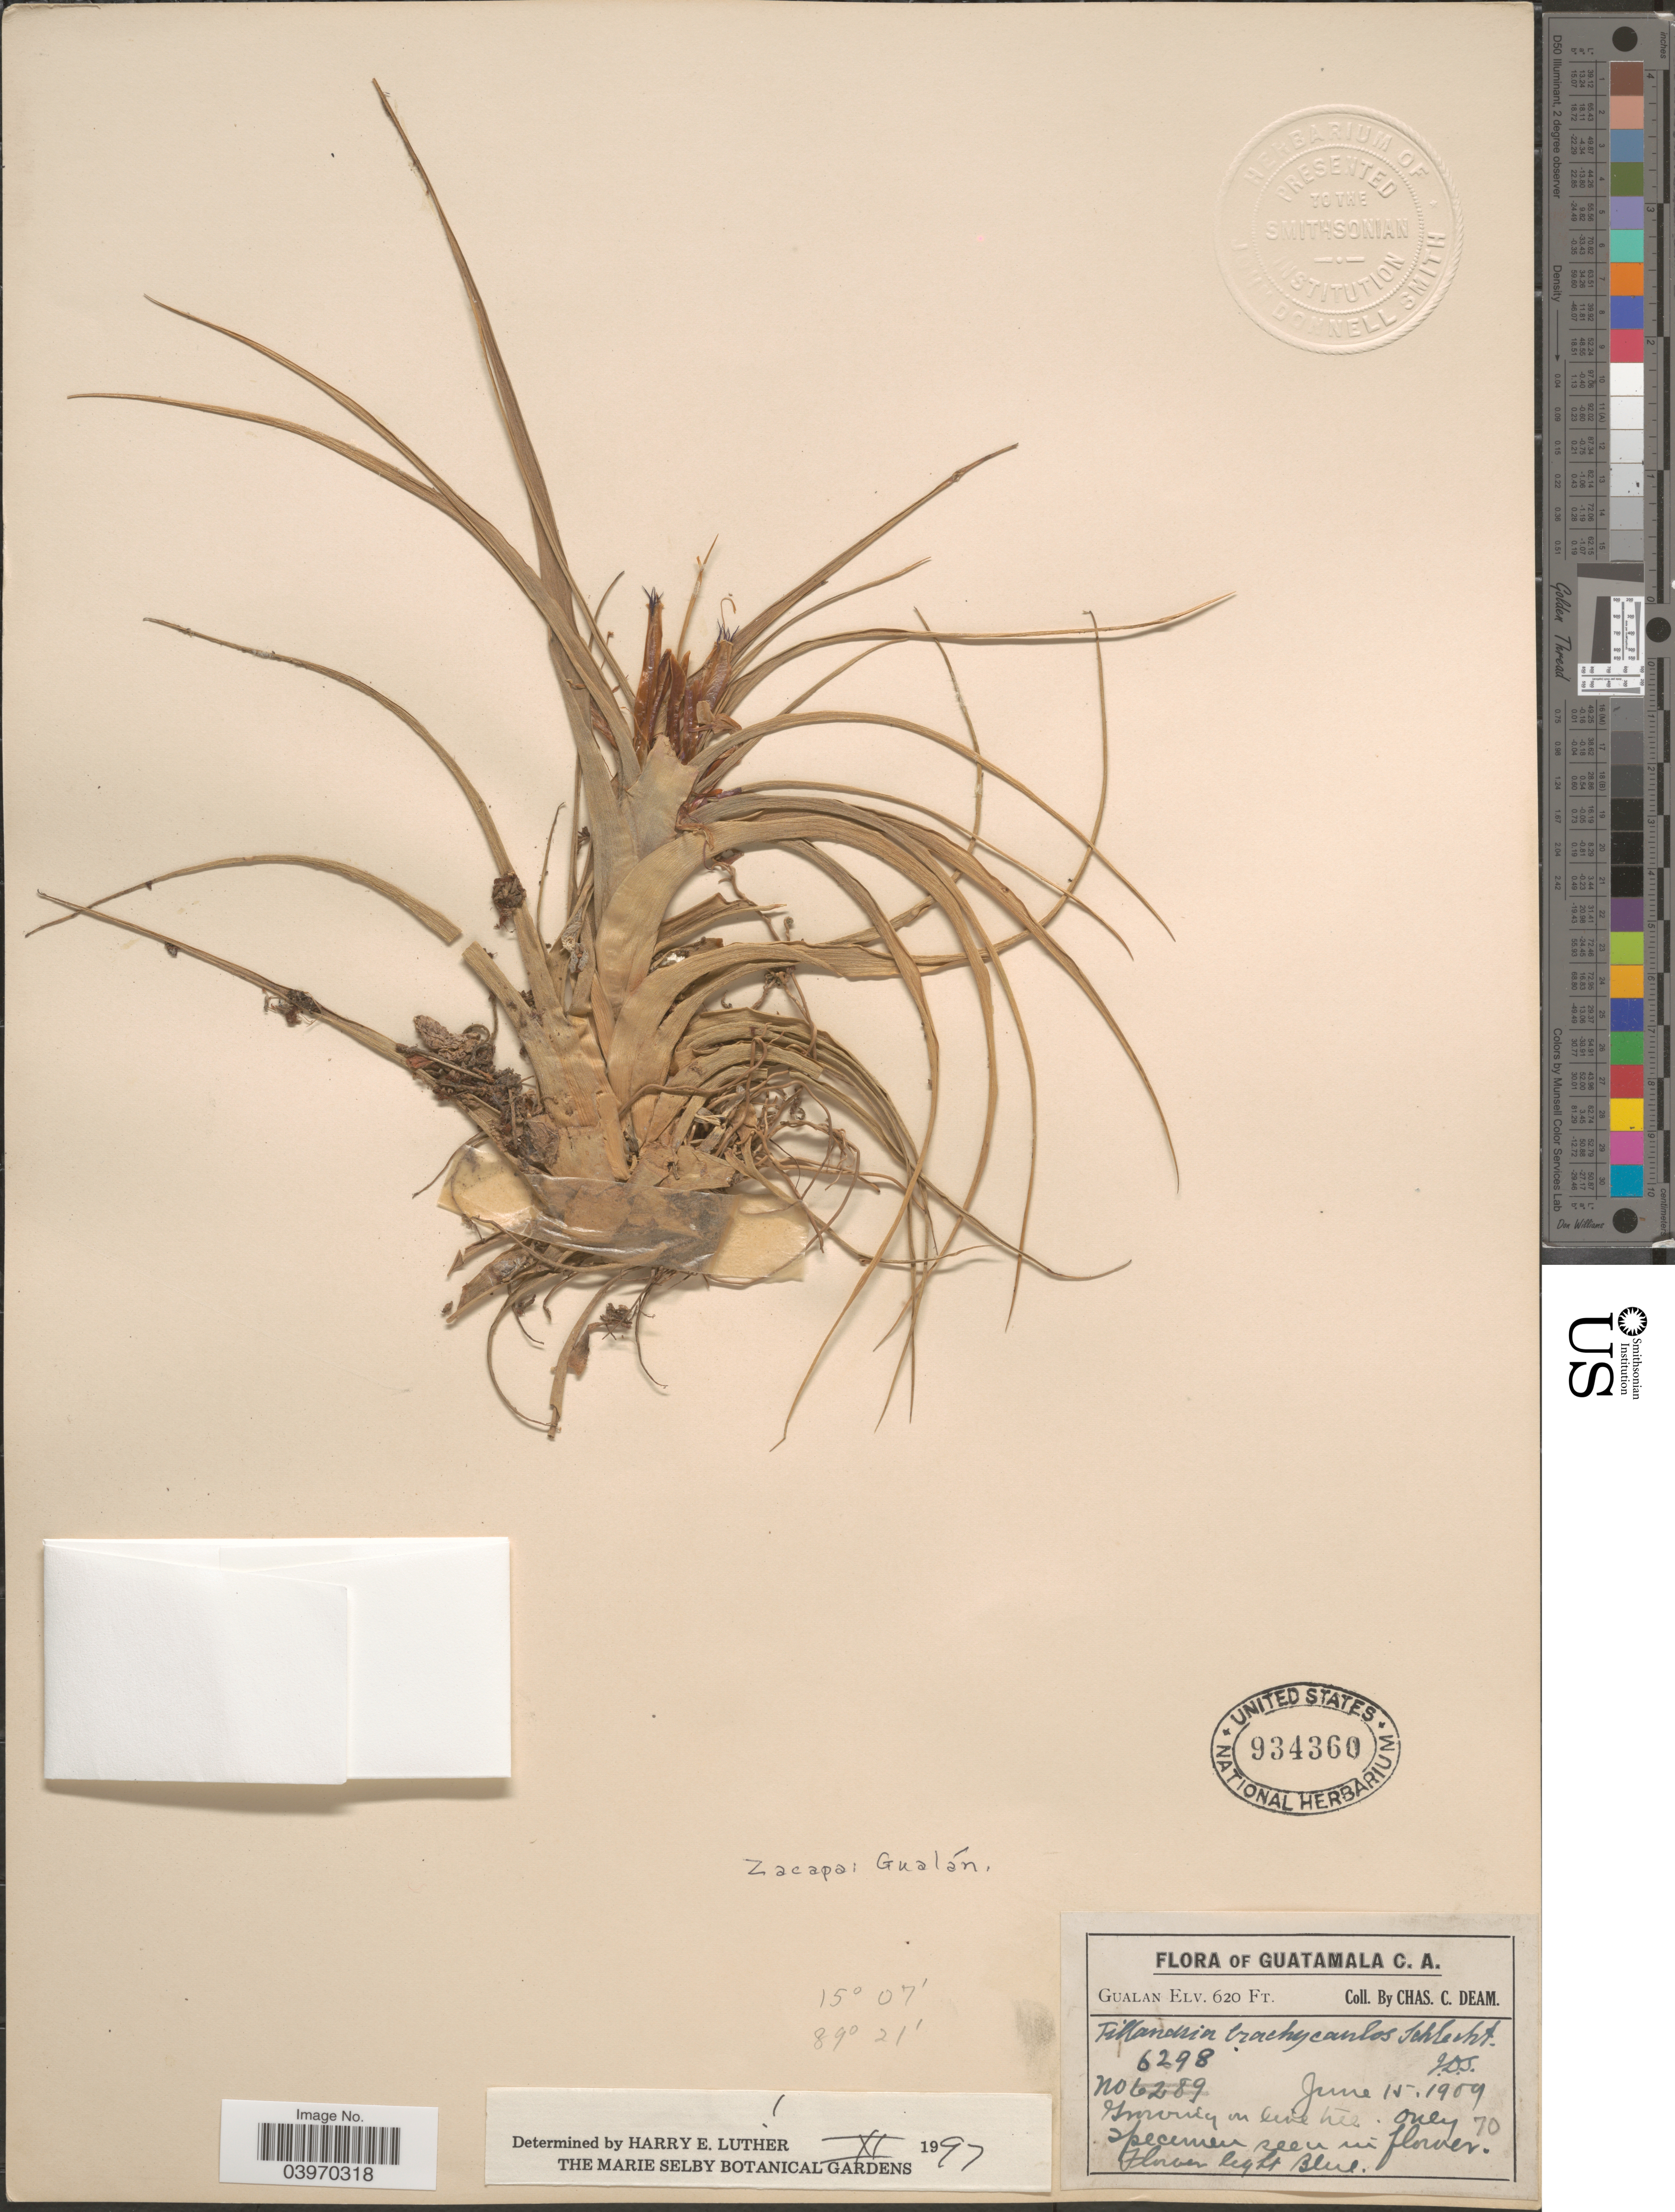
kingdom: Plantae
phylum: Tracheophyta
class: Liliopsida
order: Poales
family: Bromeliaceae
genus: Tillandsia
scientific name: Tillandsia brachycaulos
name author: Schltdl.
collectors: C. C. Deam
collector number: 6298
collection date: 1959-06-15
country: Guatemala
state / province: Zacapa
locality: Gualan.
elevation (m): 189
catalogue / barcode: US 934360